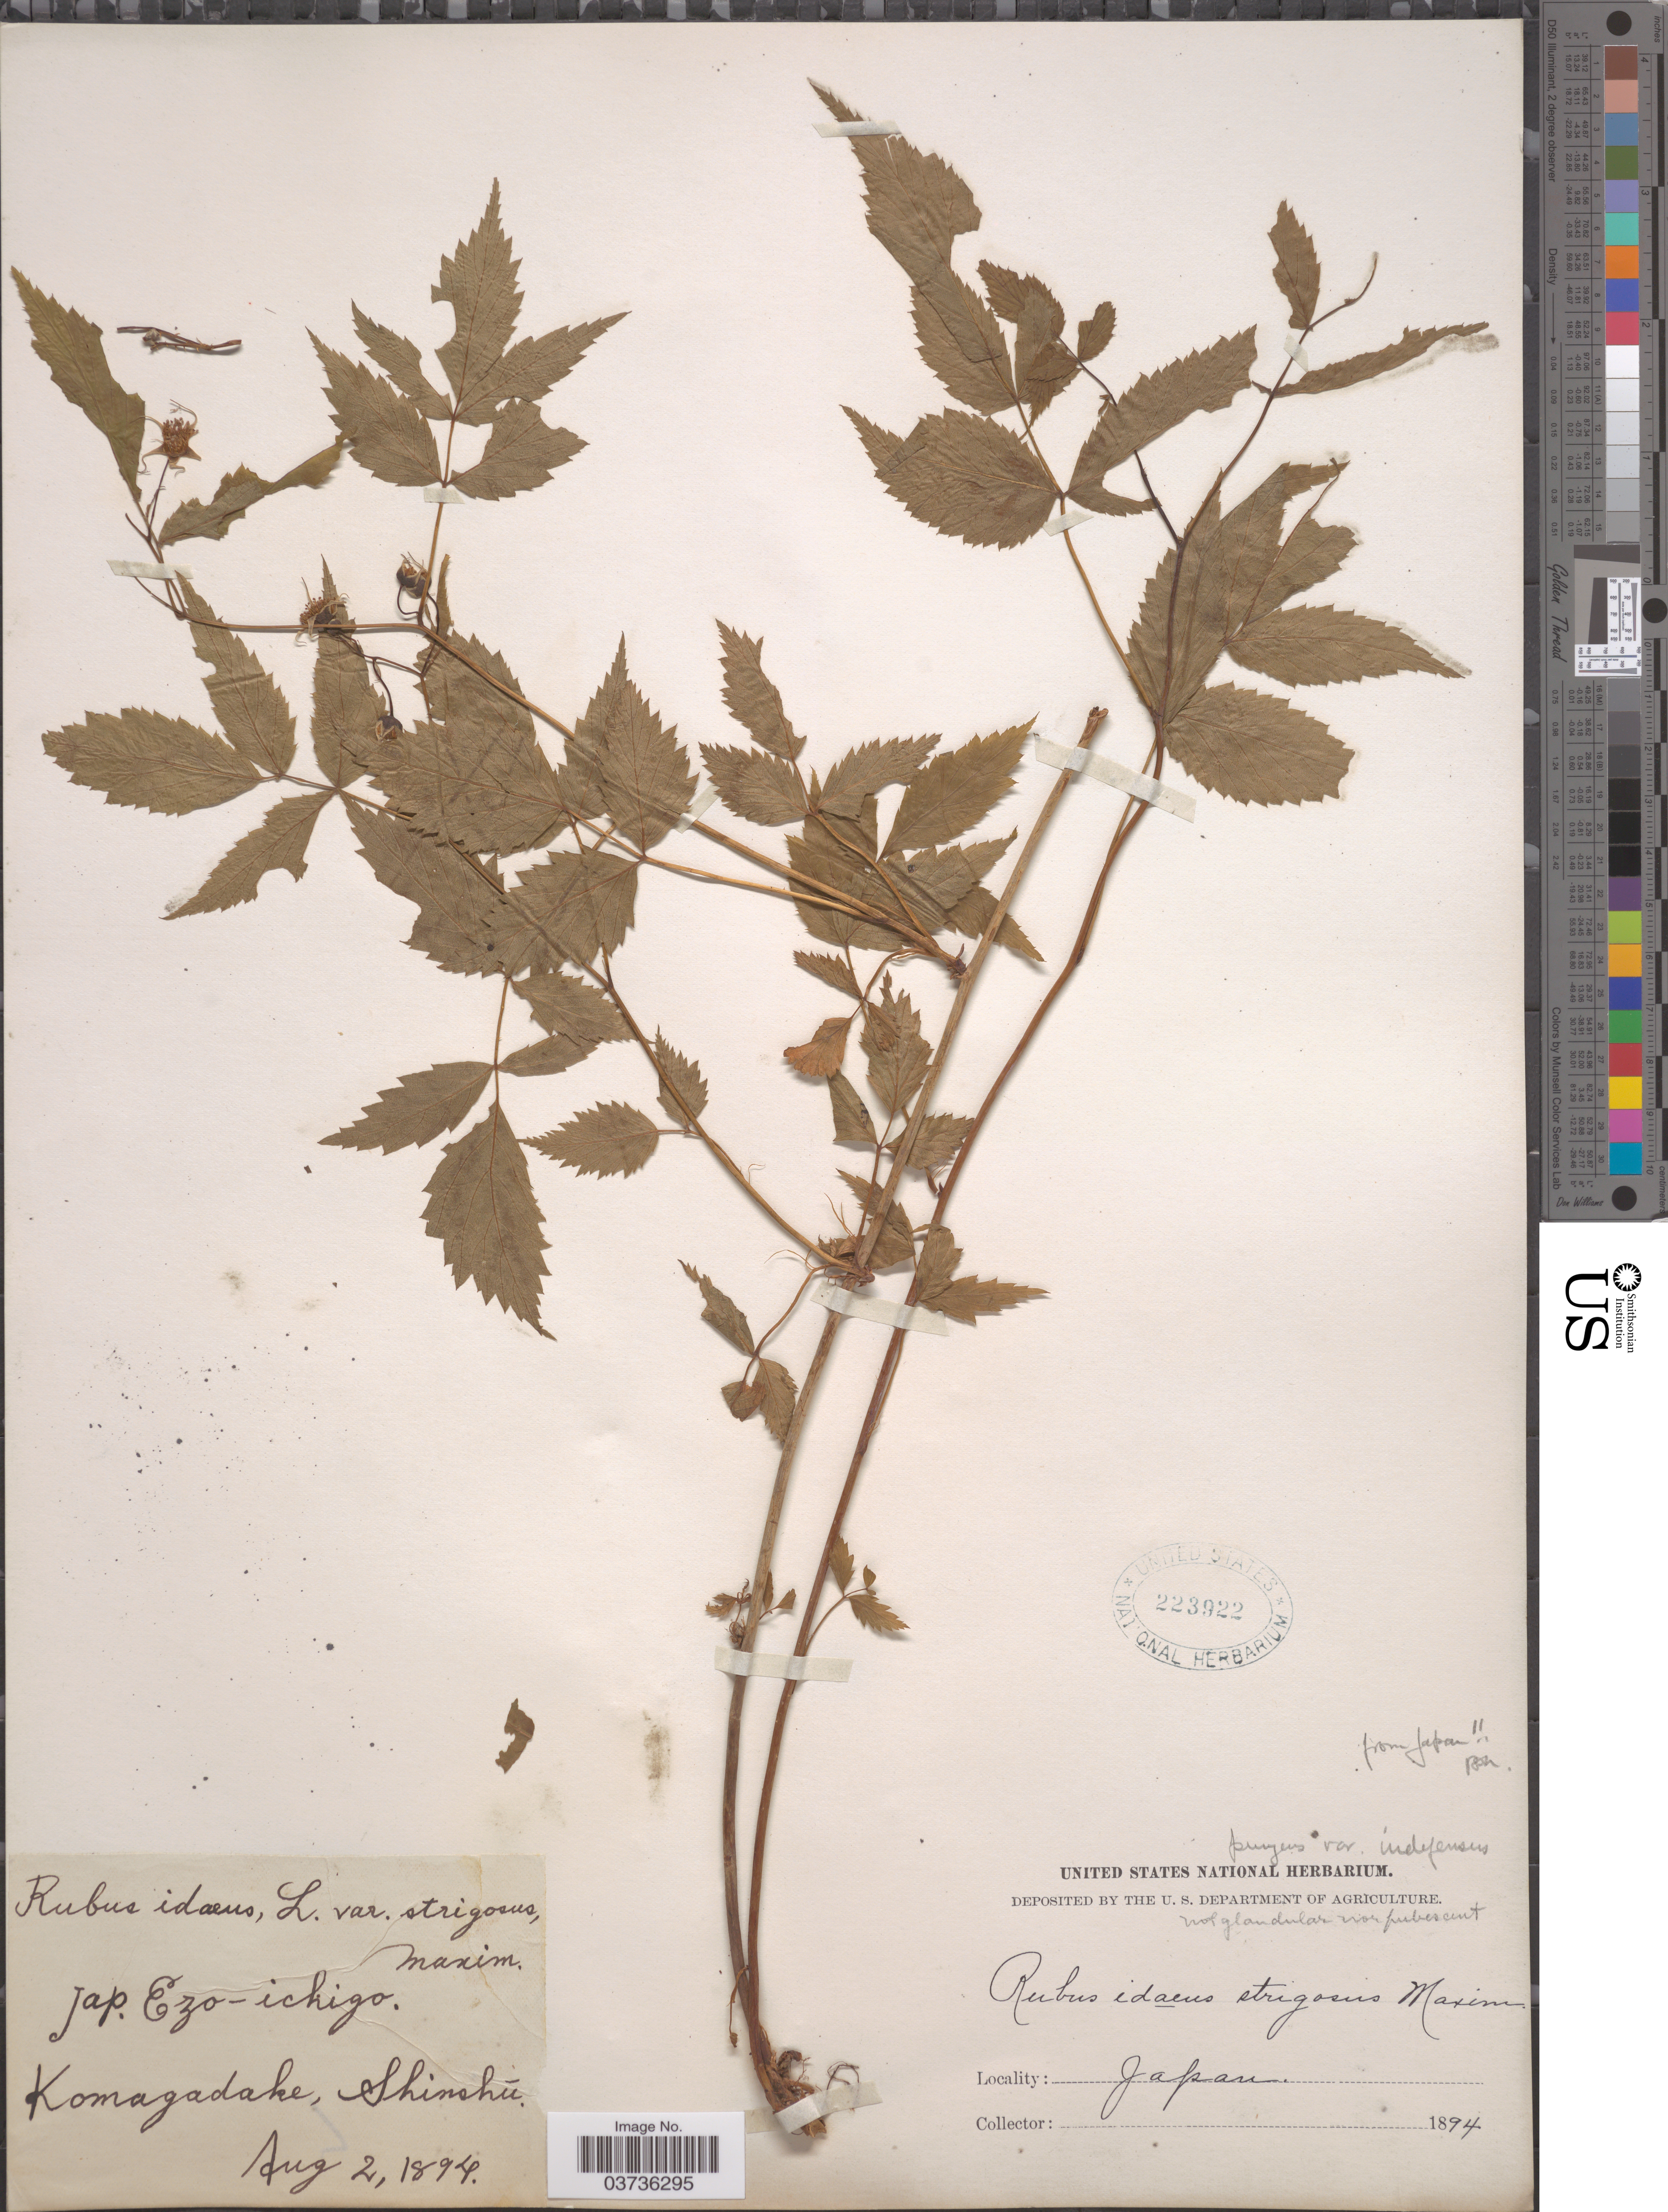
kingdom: Plantae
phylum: Tracheophyta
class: Magnoliopsida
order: Rosales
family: Rosaceae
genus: Rubus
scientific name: Rubus pungens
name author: Cambess.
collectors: ex herb. United States National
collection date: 1894-08-02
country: Japan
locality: Komagadake, Shinshū.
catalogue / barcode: US 223922